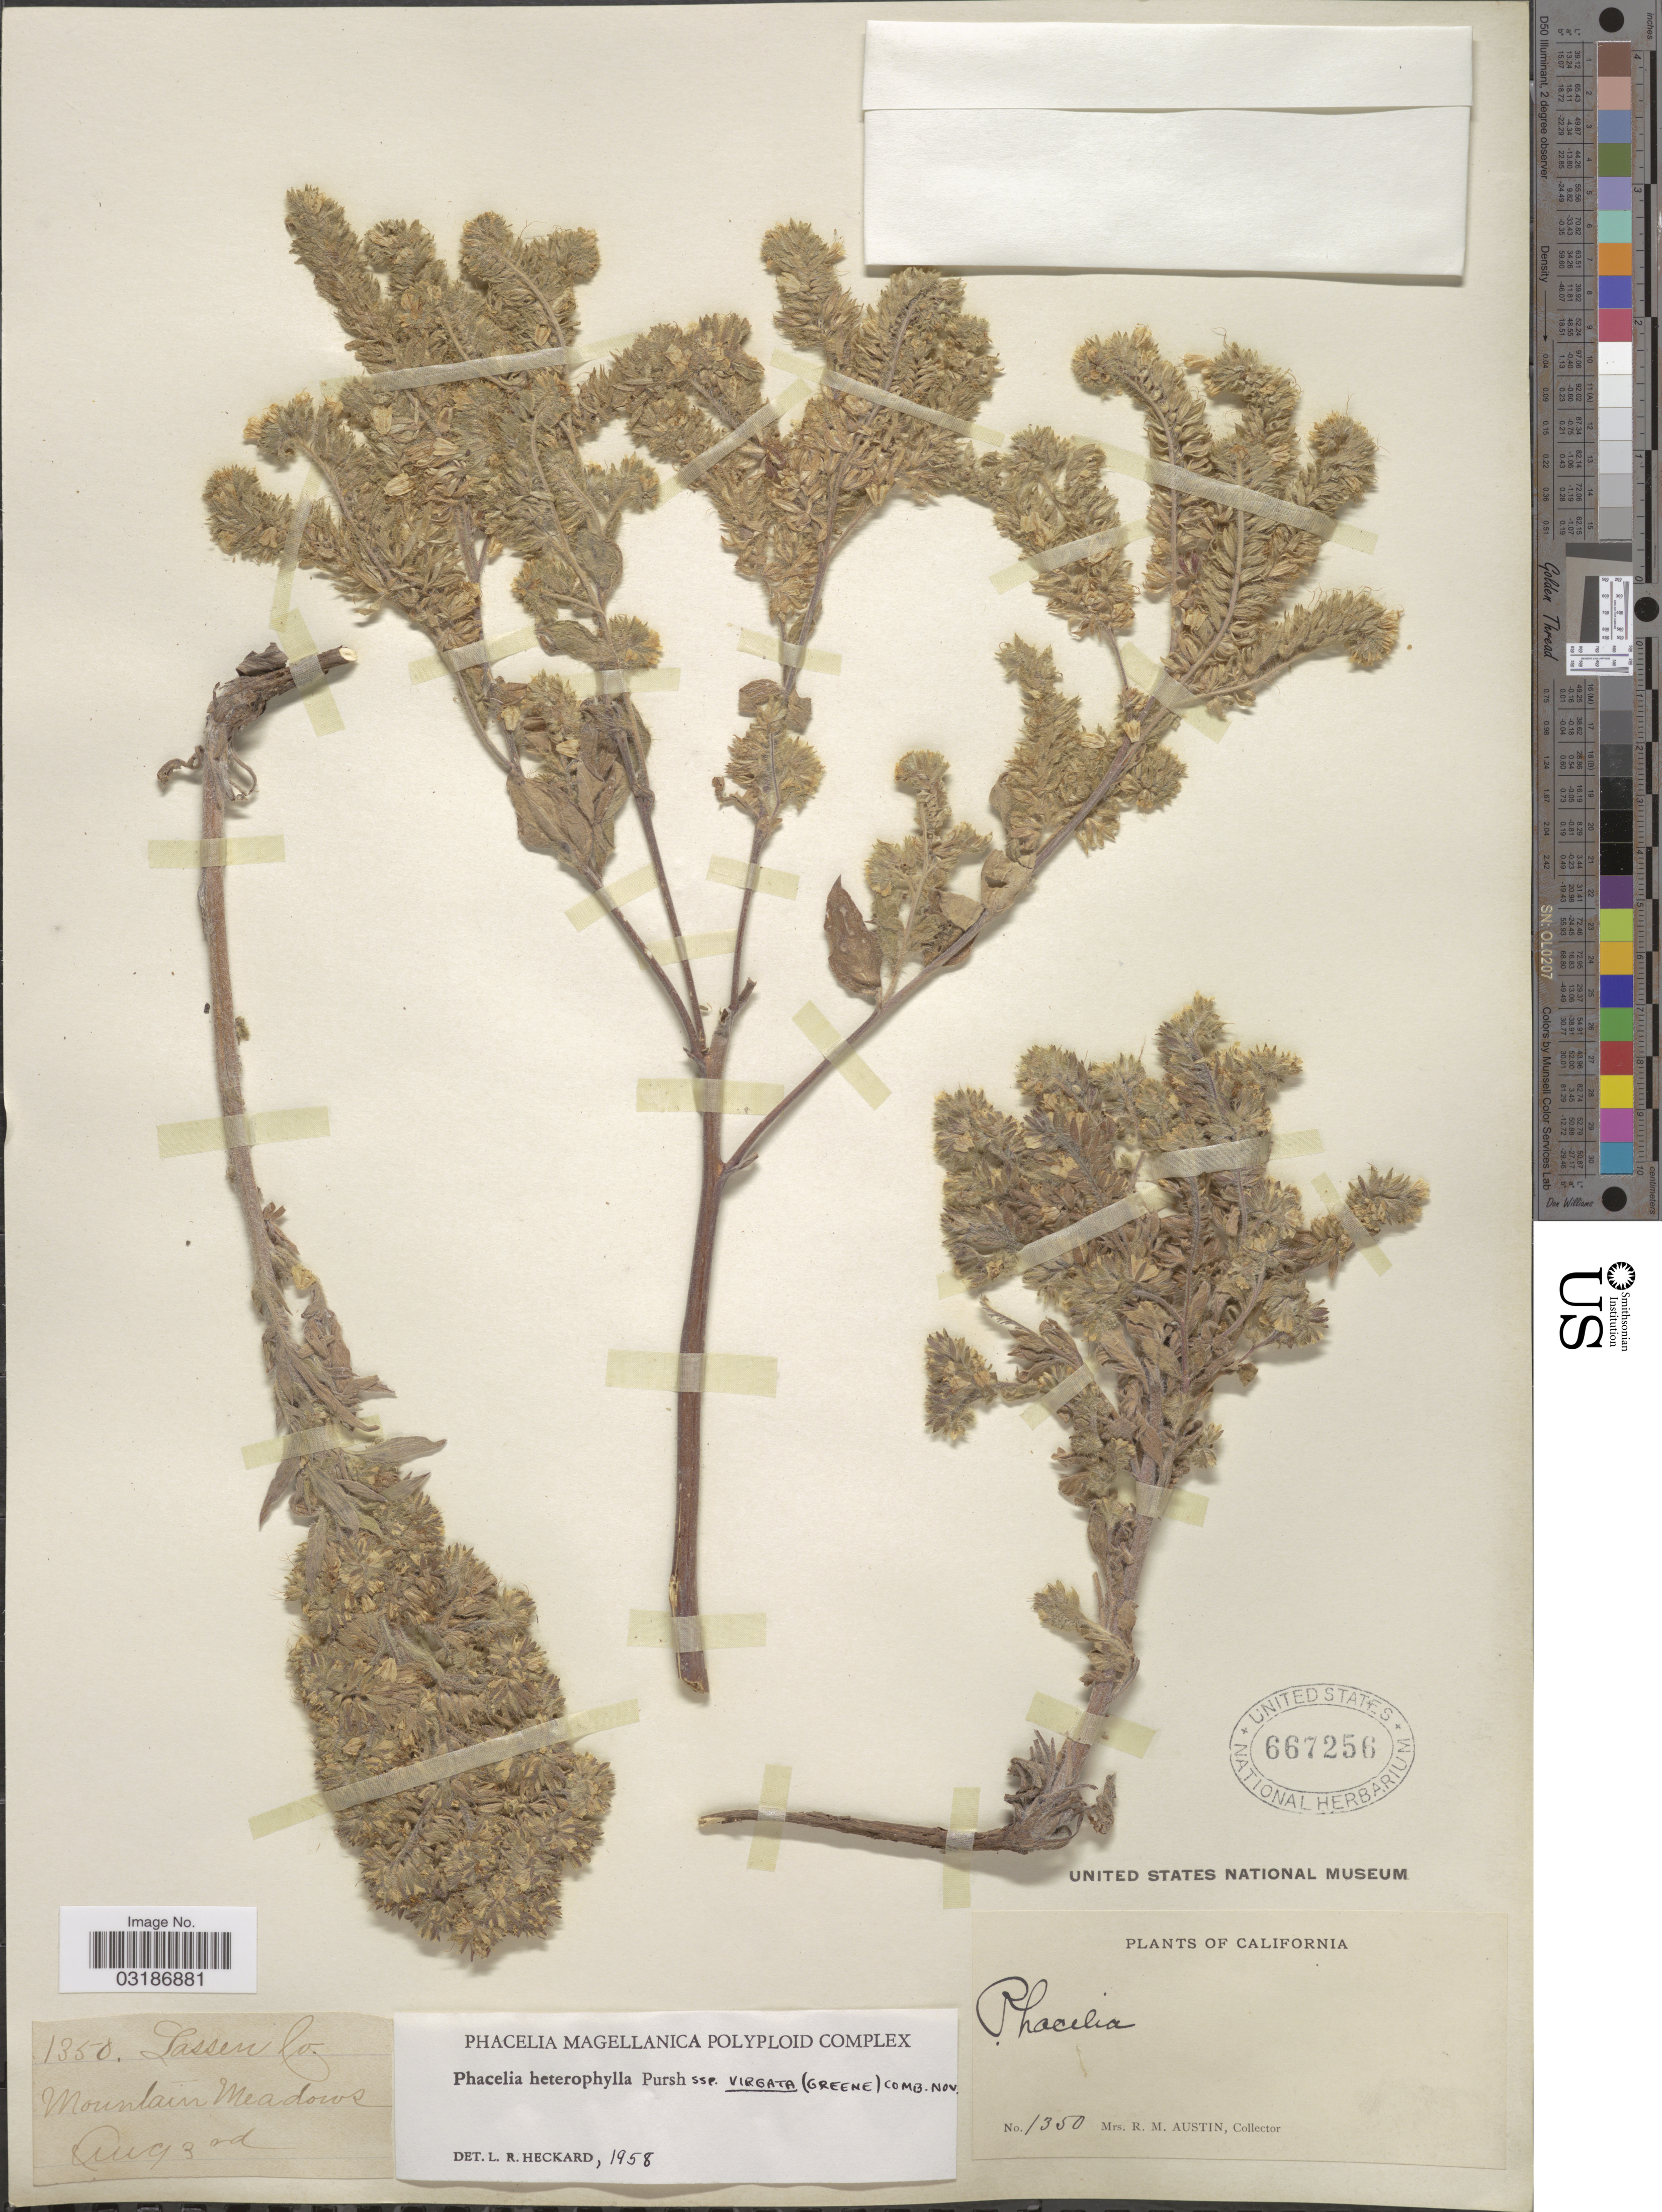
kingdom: Plantae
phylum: Tracheophyta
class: Magnoliopsida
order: Boraginales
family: Hydrophyllaceae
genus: Phacelia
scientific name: Phacelia heterophylla subsp. virgata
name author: (Greene) Heckard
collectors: R. Austin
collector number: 1350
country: United States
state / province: California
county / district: Lassen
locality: Lassen Co. Mountain Meadows.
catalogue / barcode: US 667256